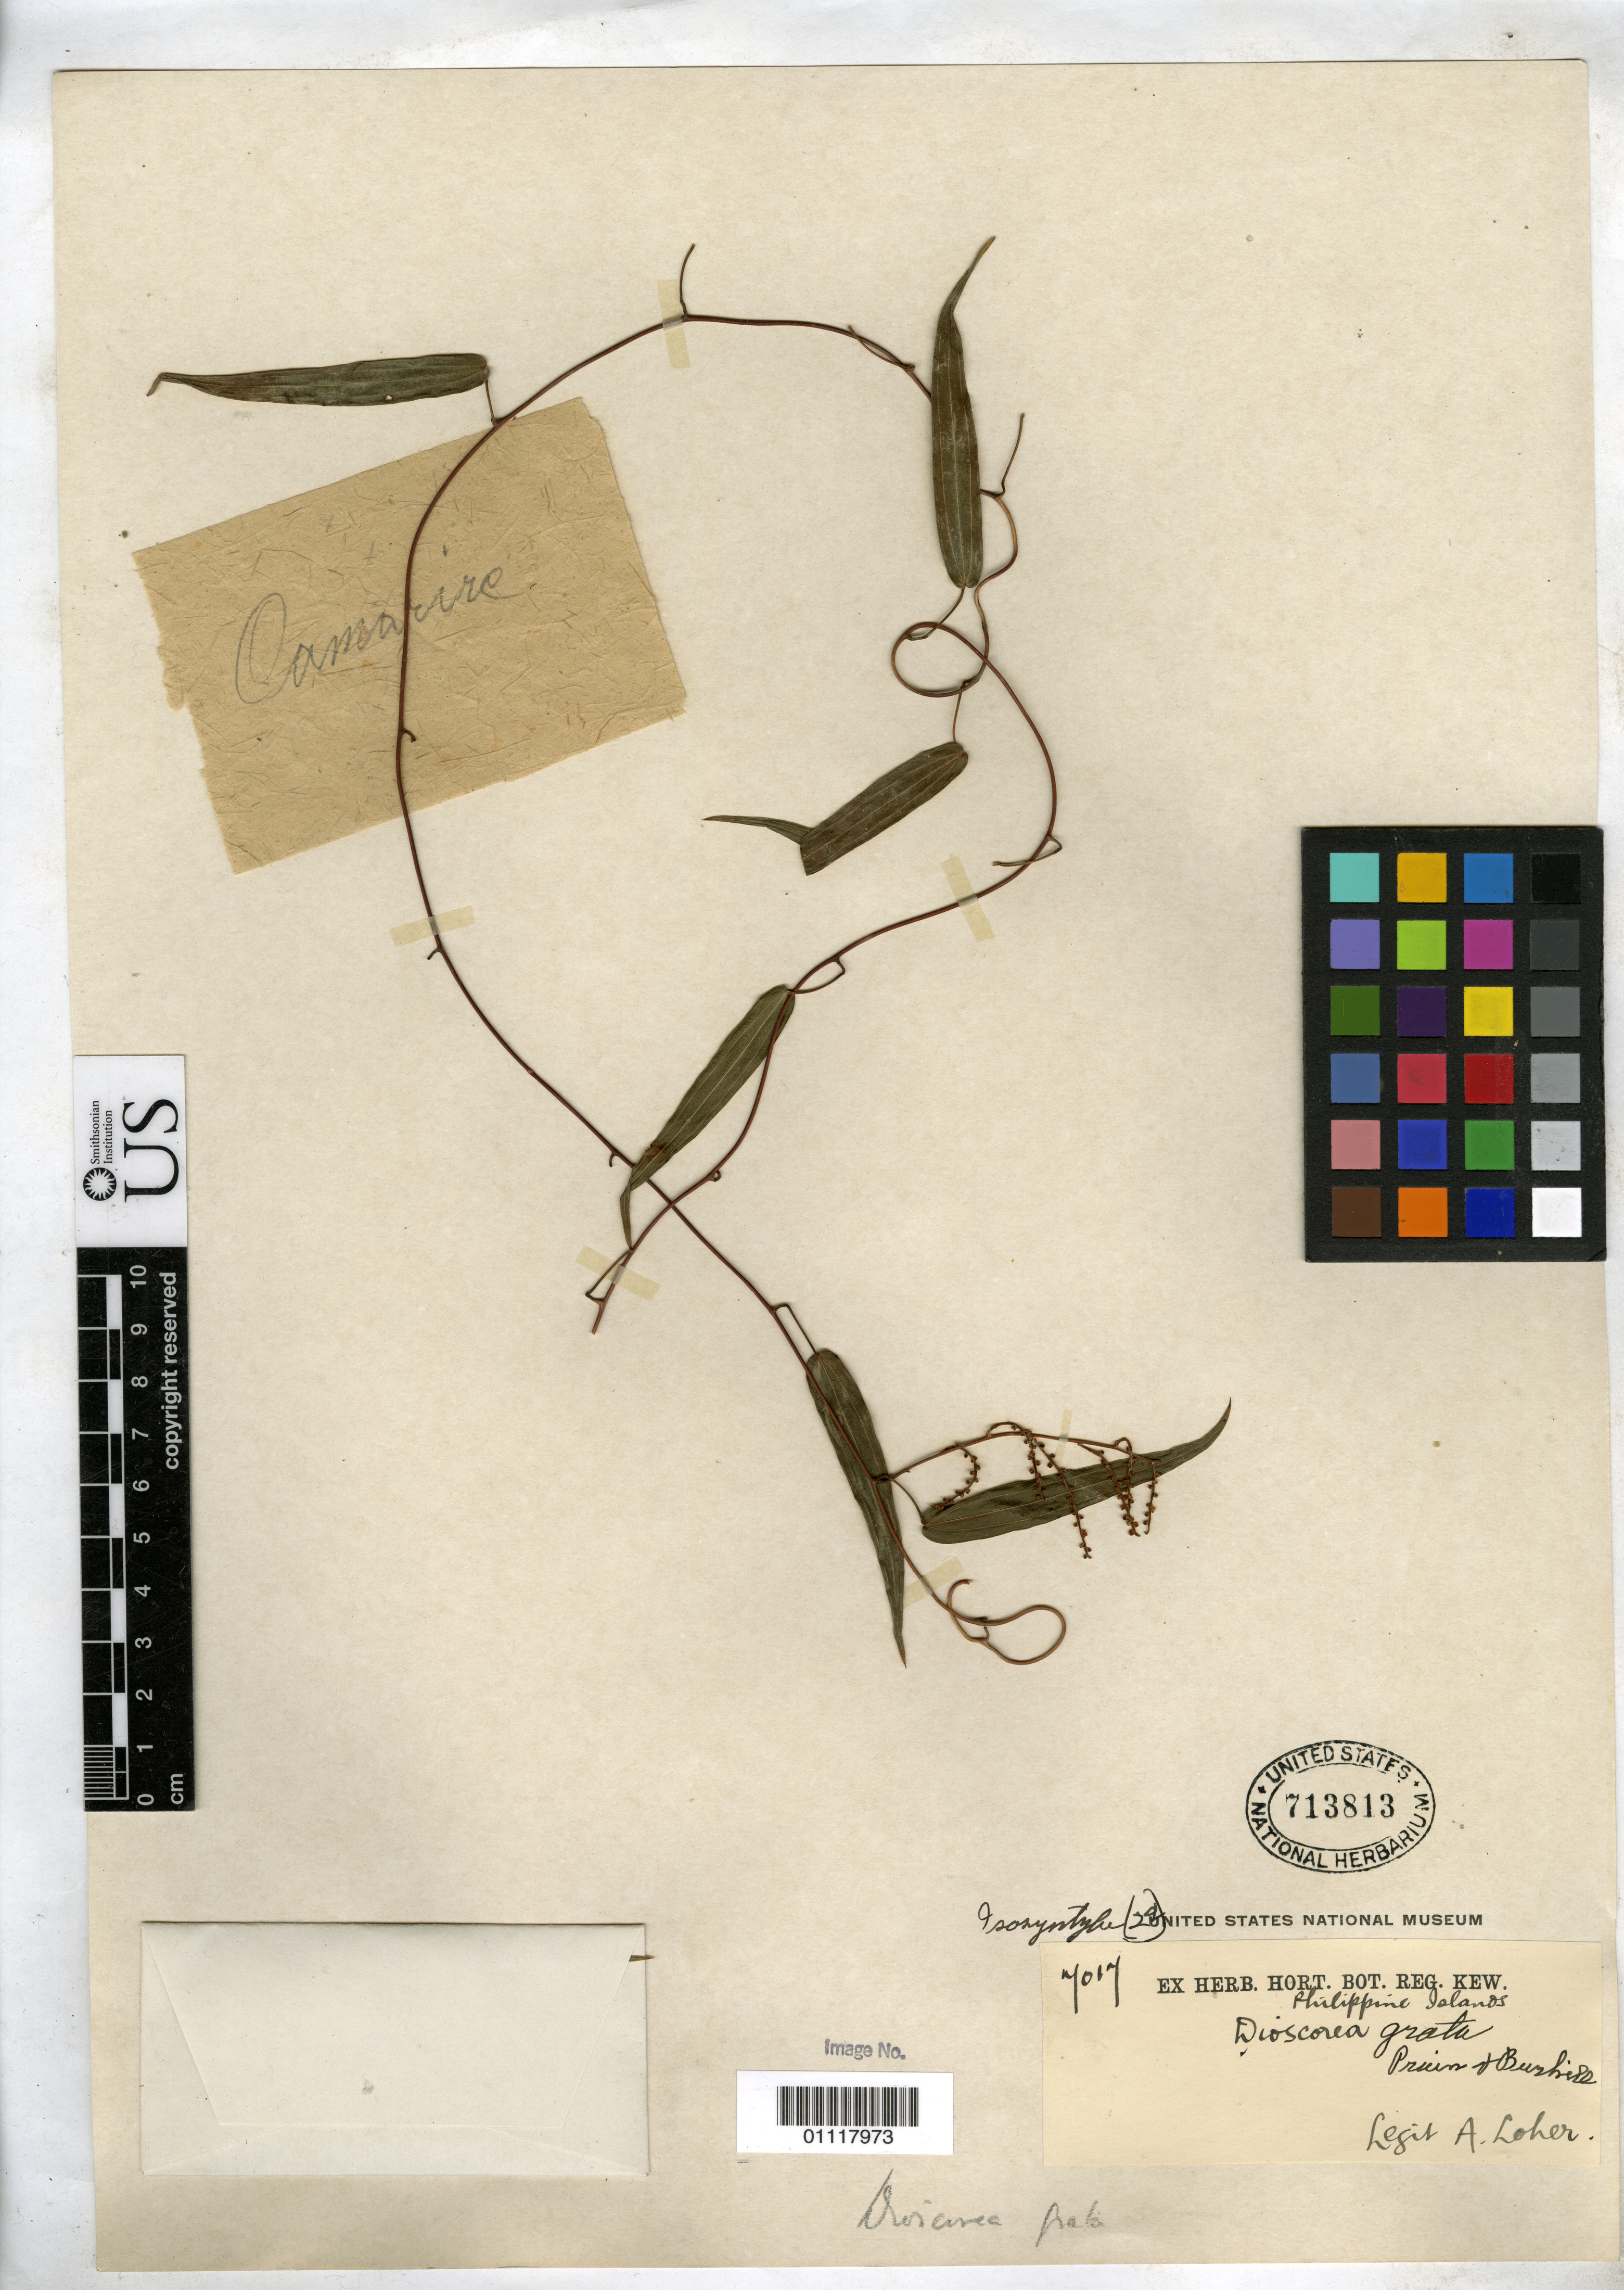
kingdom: Plantae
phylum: Tracheophyta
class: Liliopsida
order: Dioscoreales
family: Dioscoreaceae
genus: Dioscorea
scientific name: Dioscorea grata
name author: Prain & Burkill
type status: Isosyntype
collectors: A. Loher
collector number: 7017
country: Philippines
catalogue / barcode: US 713813